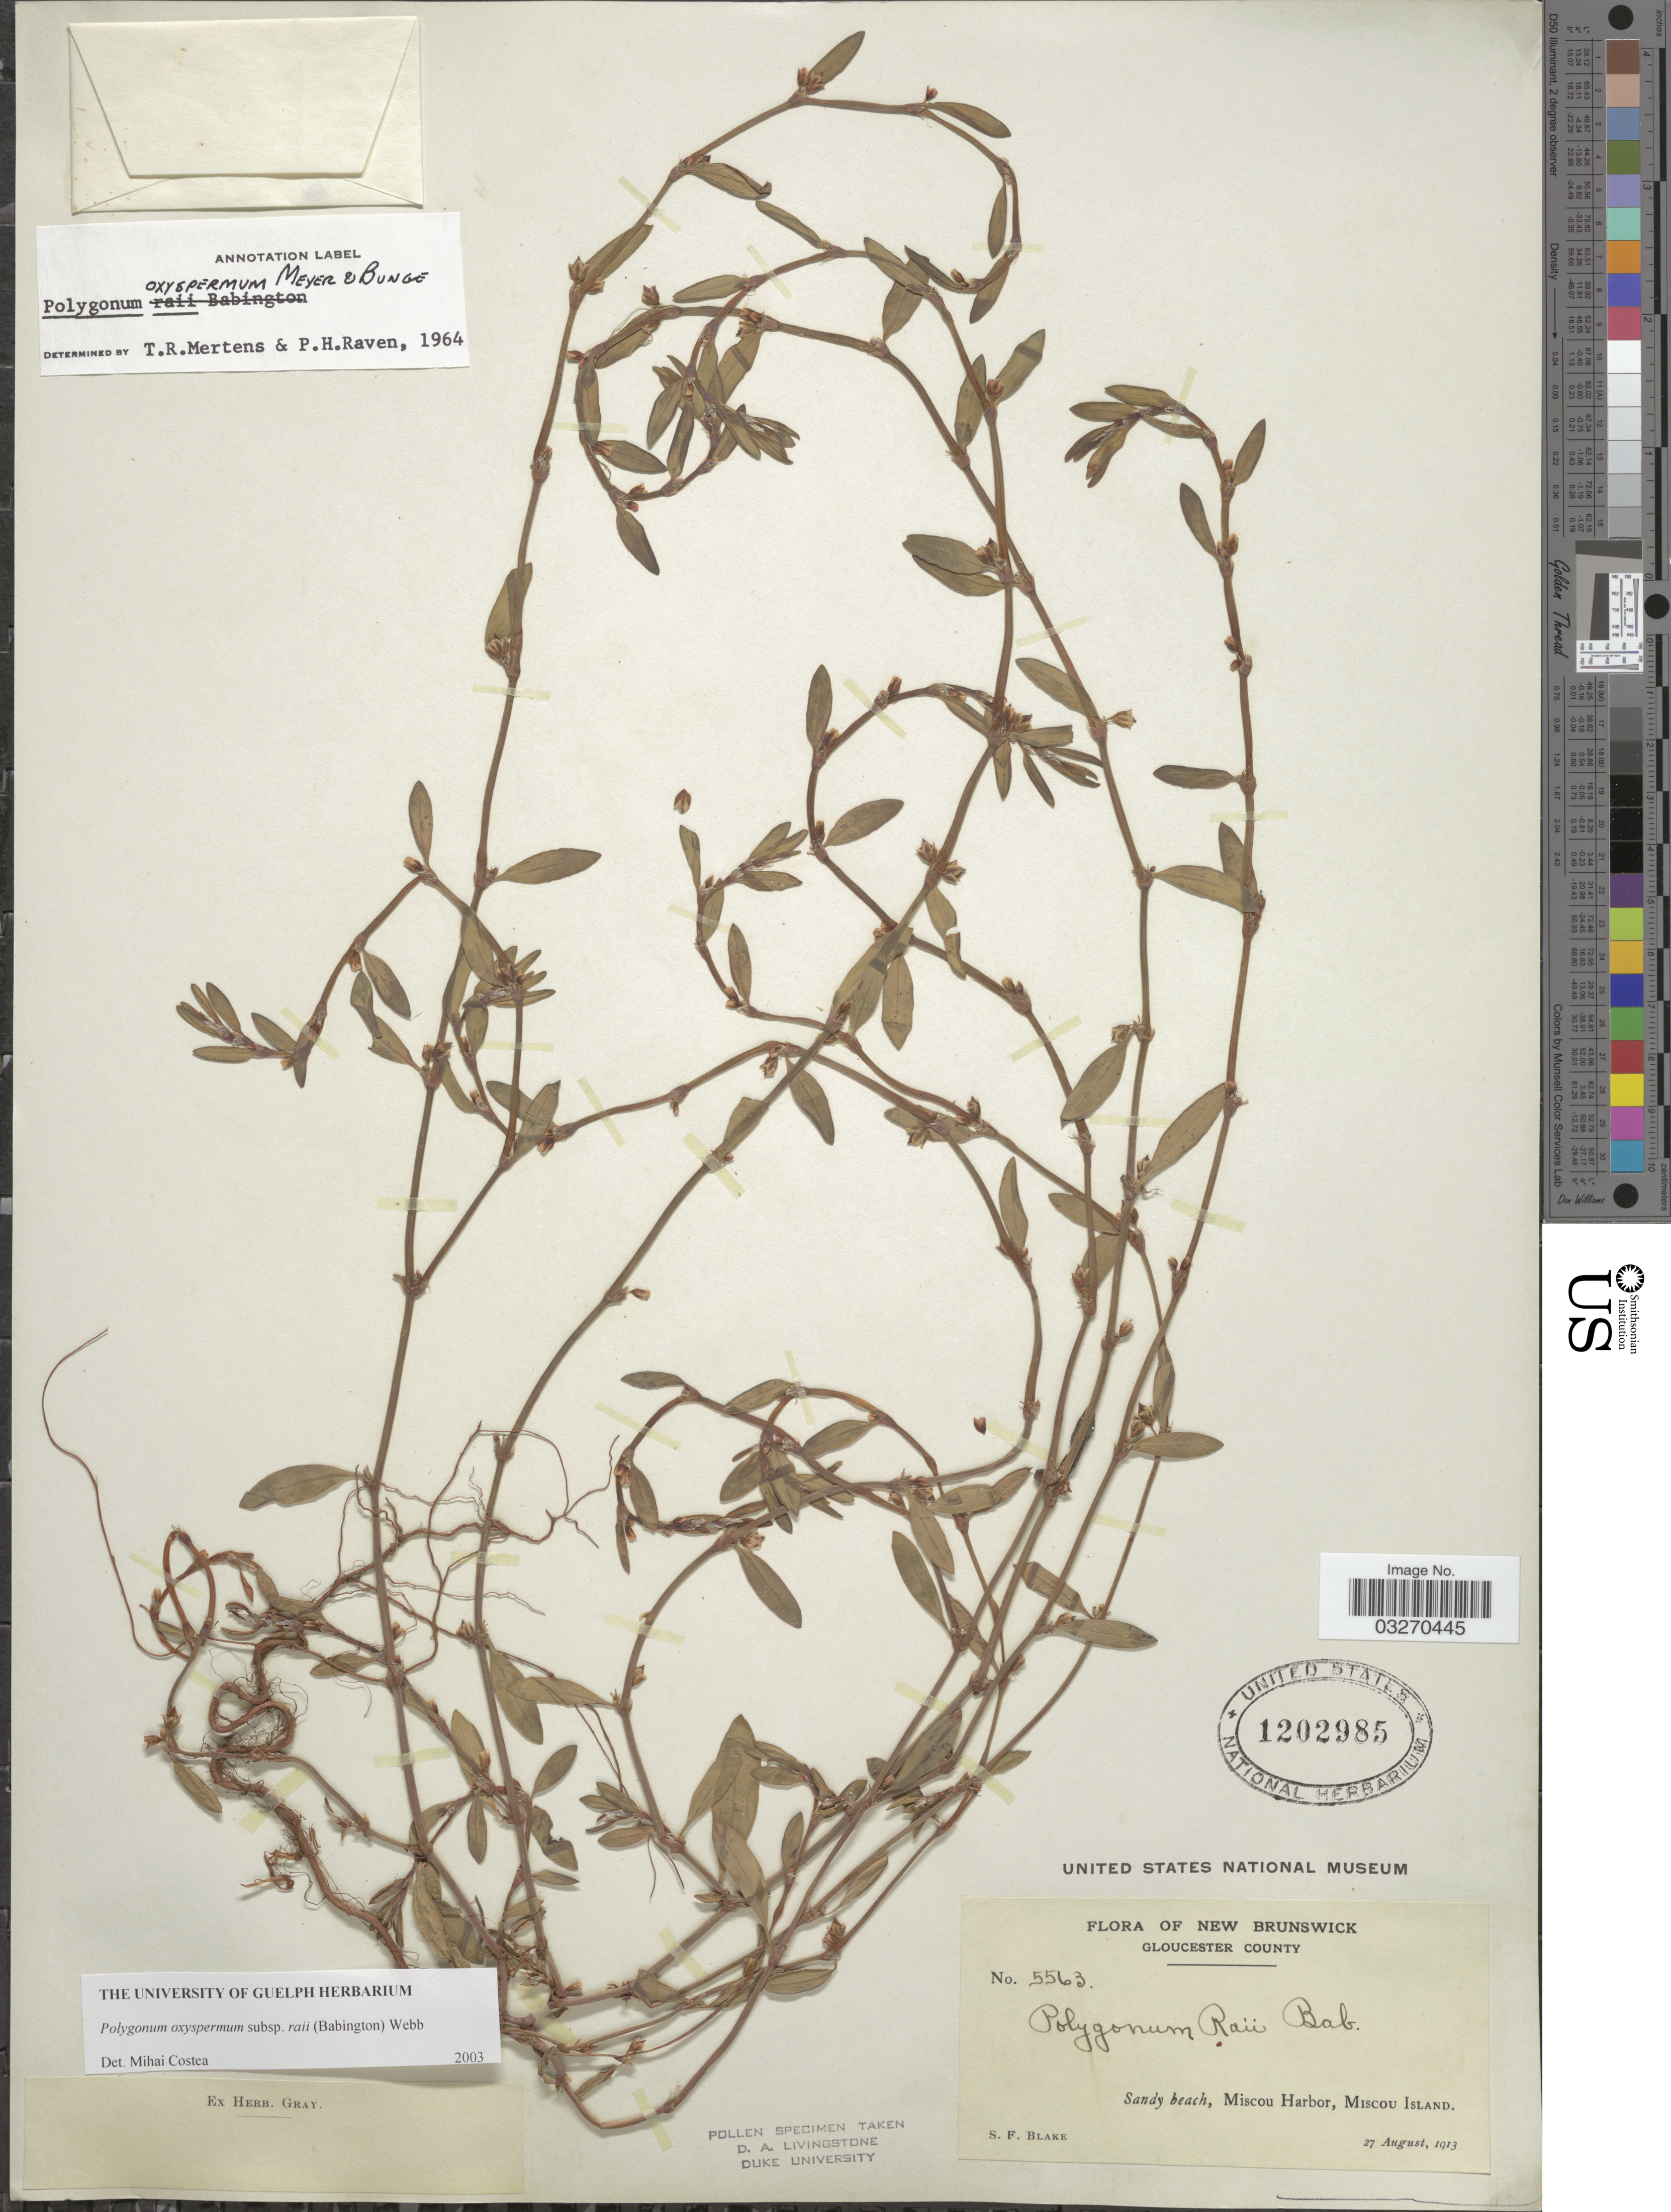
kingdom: Plantae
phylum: Tracheophyta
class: Magnoliopsida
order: Caryophyllales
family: Polygonaceae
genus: Polygonum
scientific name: Polygonum oxyspermum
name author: C.A. Mey. & Bunge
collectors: S. Blake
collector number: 5563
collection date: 1913-08-27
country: Canada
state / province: New Brunswick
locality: Gloucester County. Miscou Harbor, Miscou Island.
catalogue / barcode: US 1202985